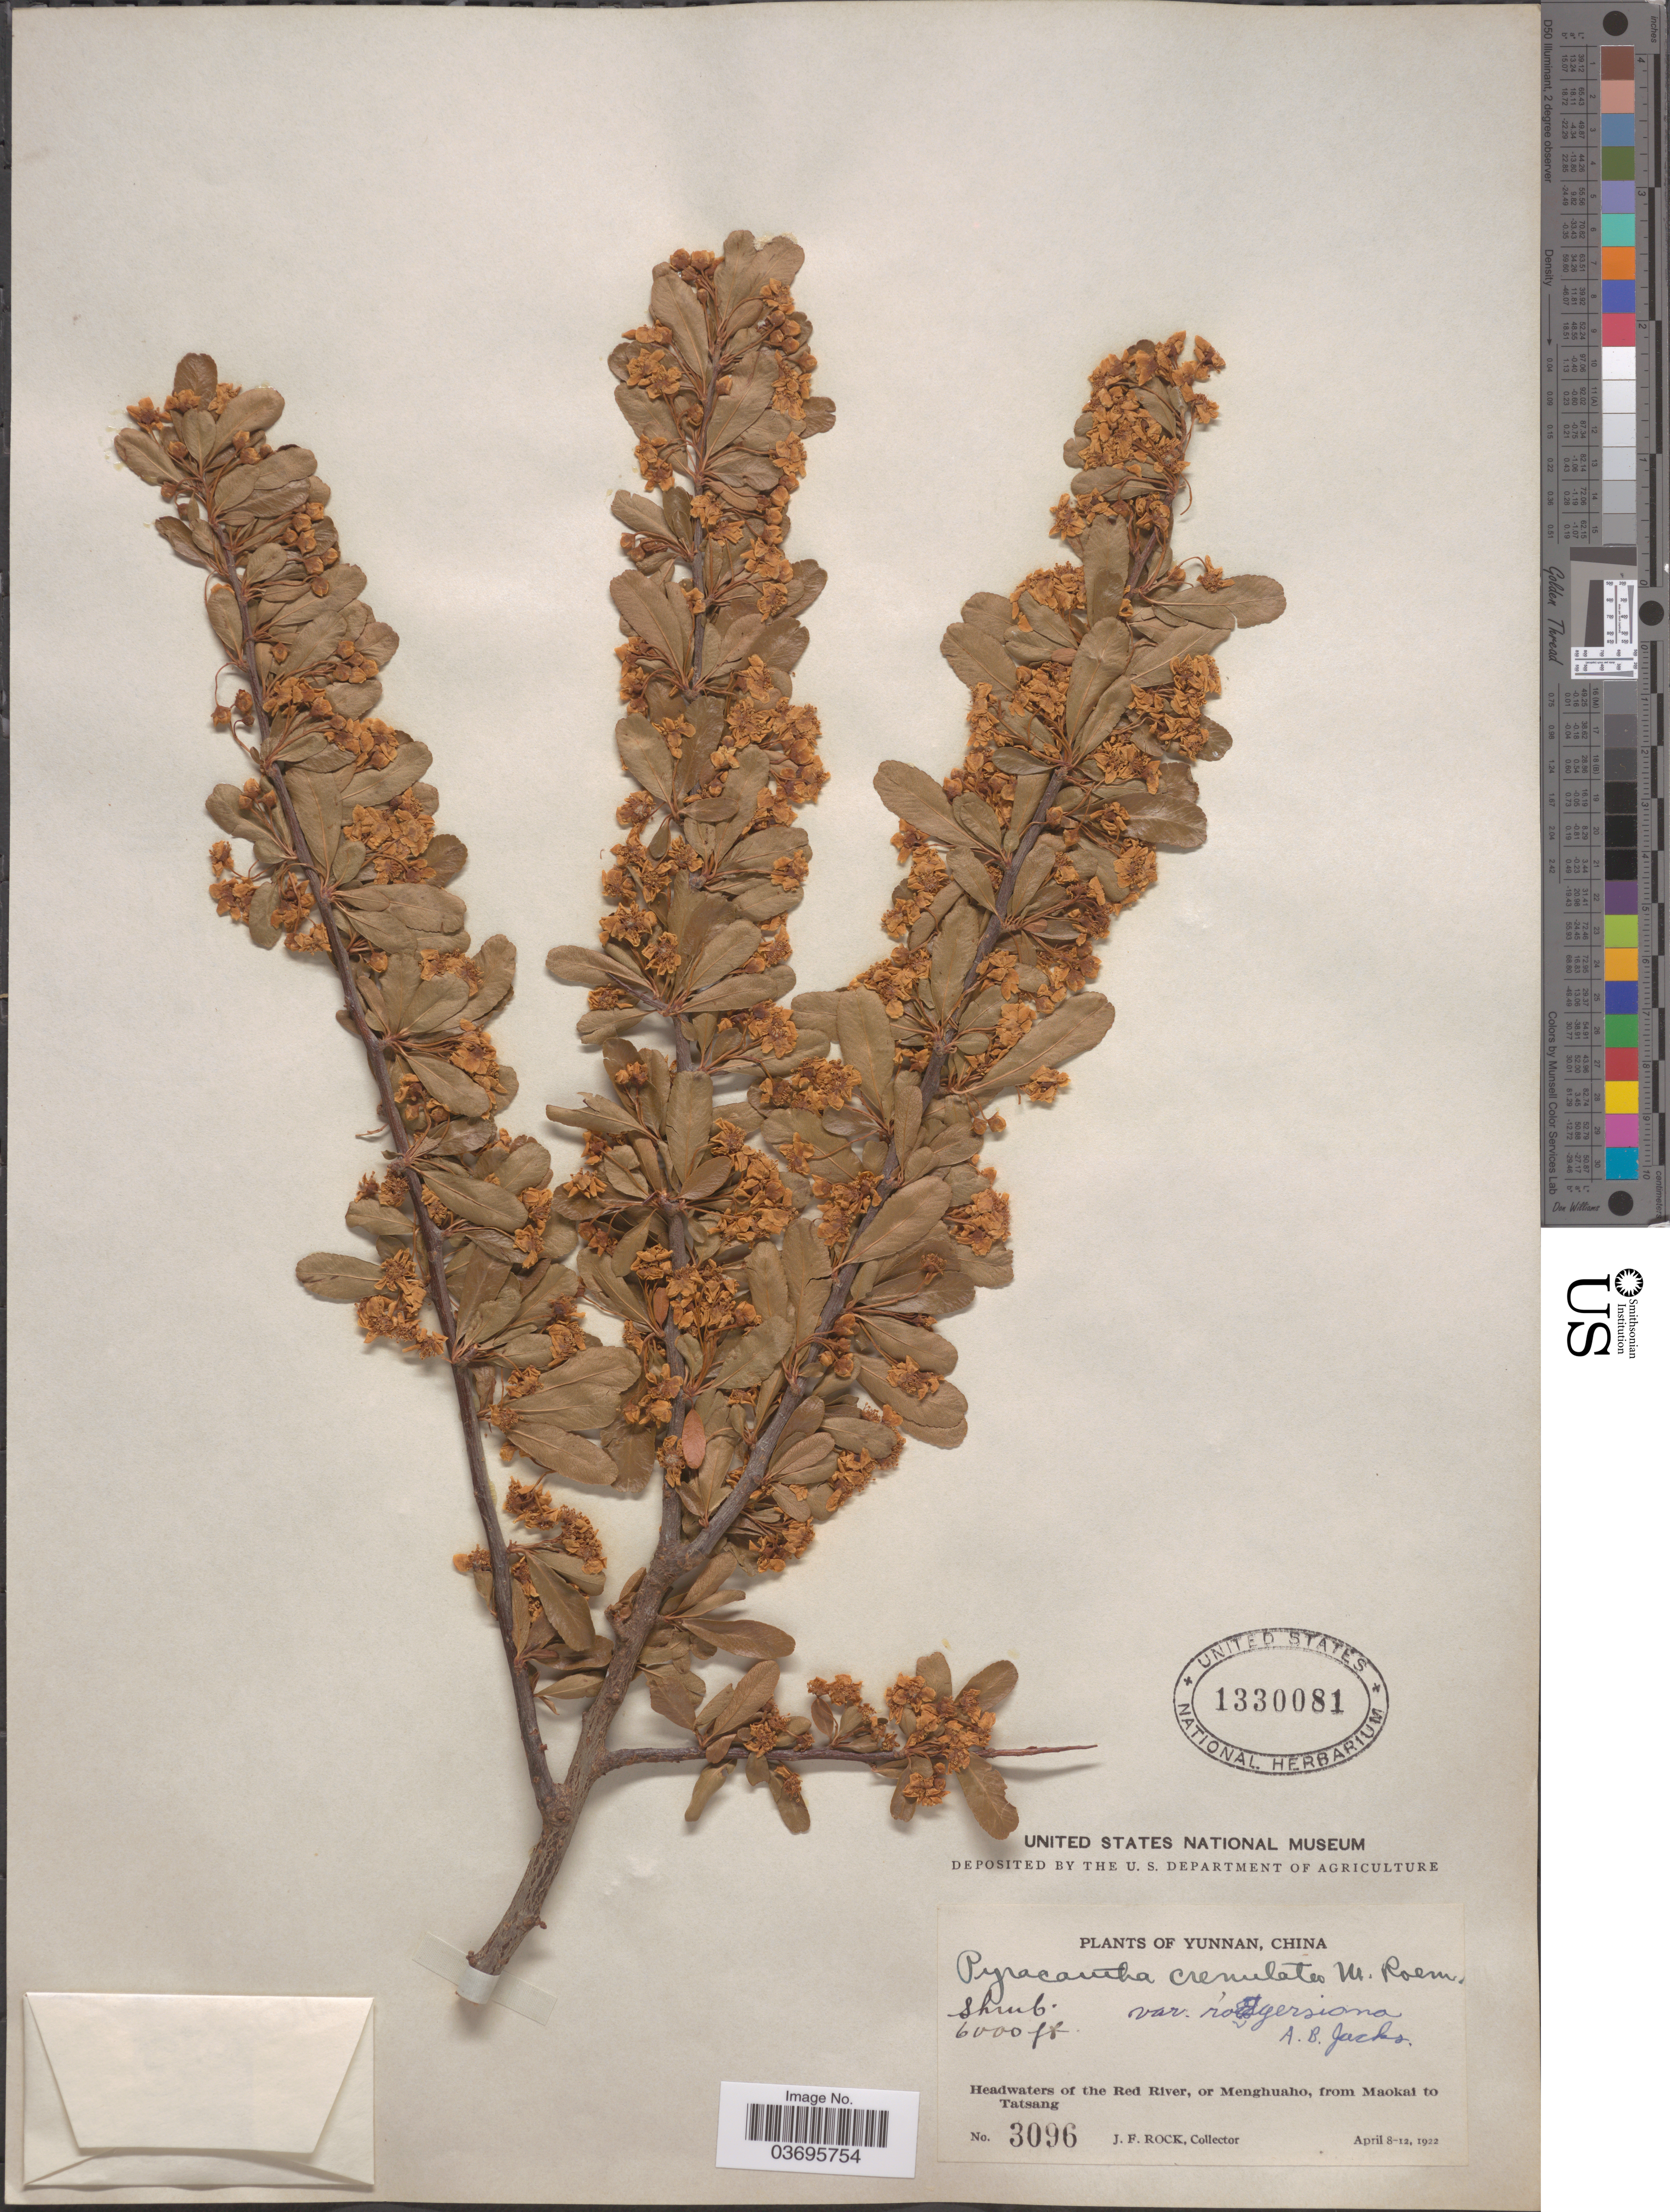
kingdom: Plantae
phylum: Tracheophyta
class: Magnoliopsida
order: Rosales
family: Rosaceae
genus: Pyracantha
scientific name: Pyracantha crenulata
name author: (D. Don) M. Roem.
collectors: J. Rock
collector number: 3096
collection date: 1922-04-08/1922-08-12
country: China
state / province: Yunnan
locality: Headwaters of the Red River, or Menghuaho, from Maokai to Tatsang.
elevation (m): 1829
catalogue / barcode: US 1330081